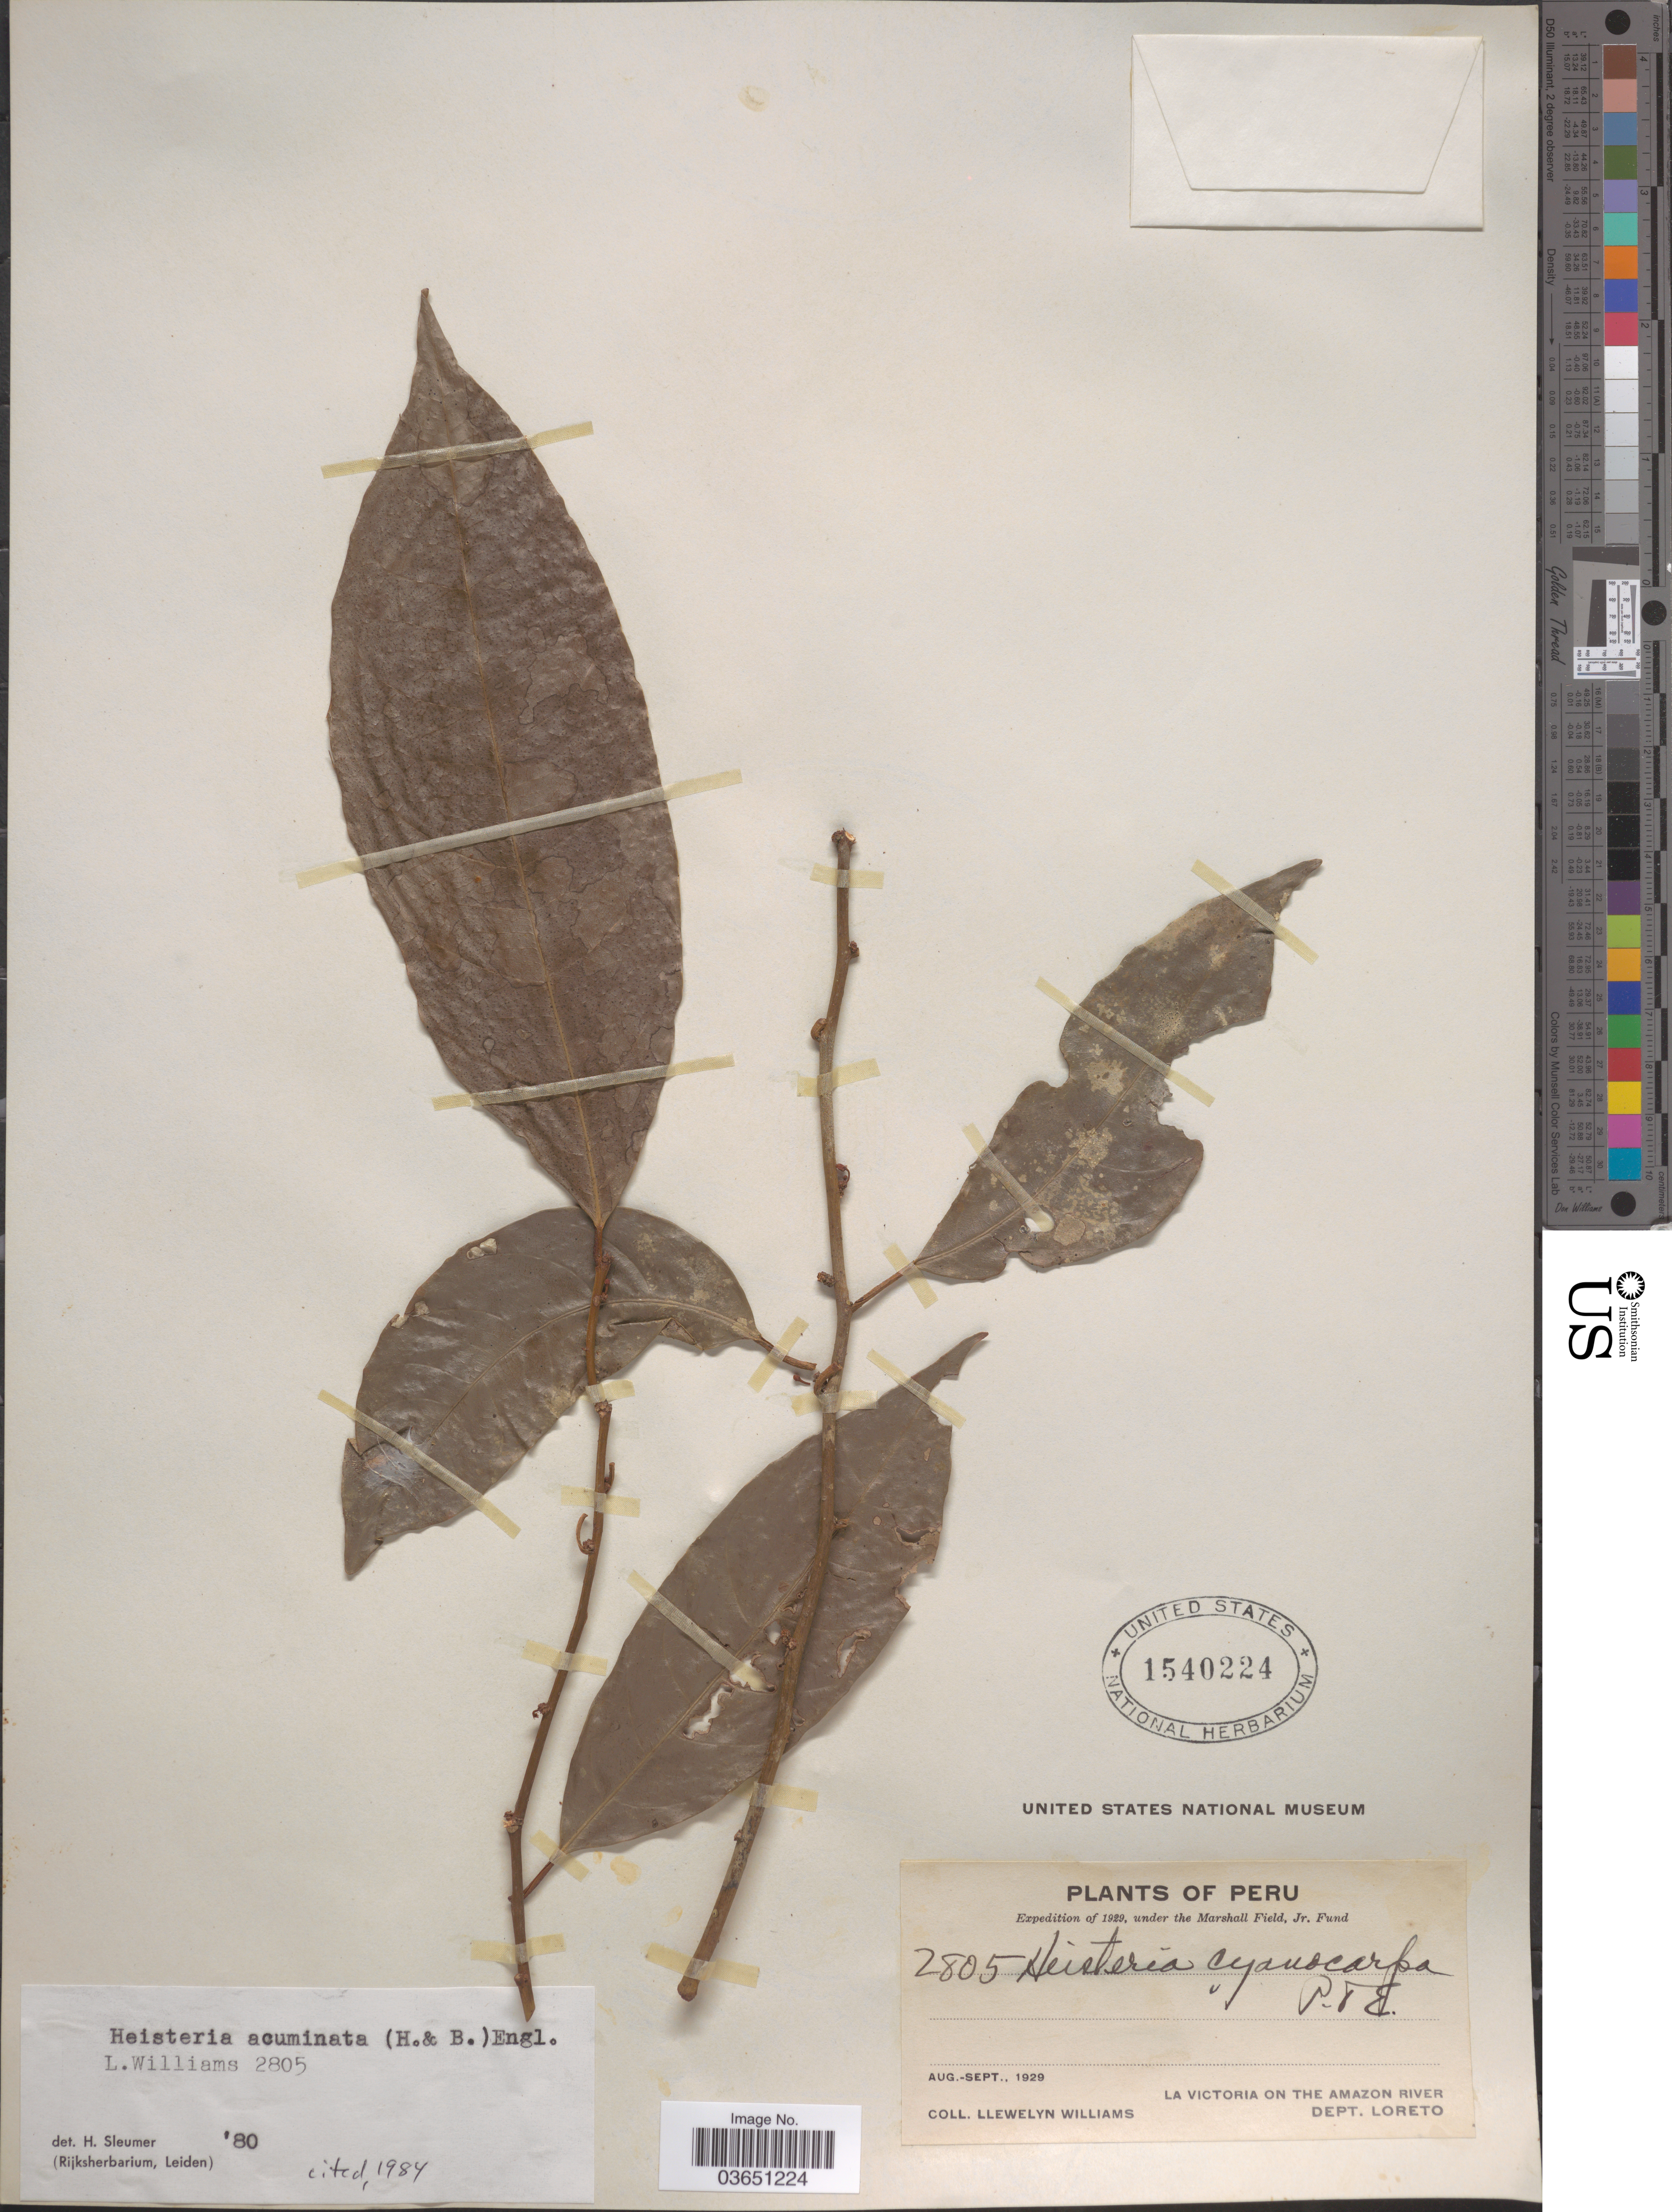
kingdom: Plantae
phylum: Tracheophyta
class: Magnoliopsida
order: Santalales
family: Erythropalaceae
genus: Heisteria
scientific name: Heisteria acuminata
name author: (Humb. & Bonpl.) Engl.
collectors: Ll. Williams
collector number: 2805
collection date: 1929-08/1929-09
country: Peru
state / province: Loreto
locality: La Victoria on the Amazon River, Dept. Loreto.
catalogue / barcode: US 1540224